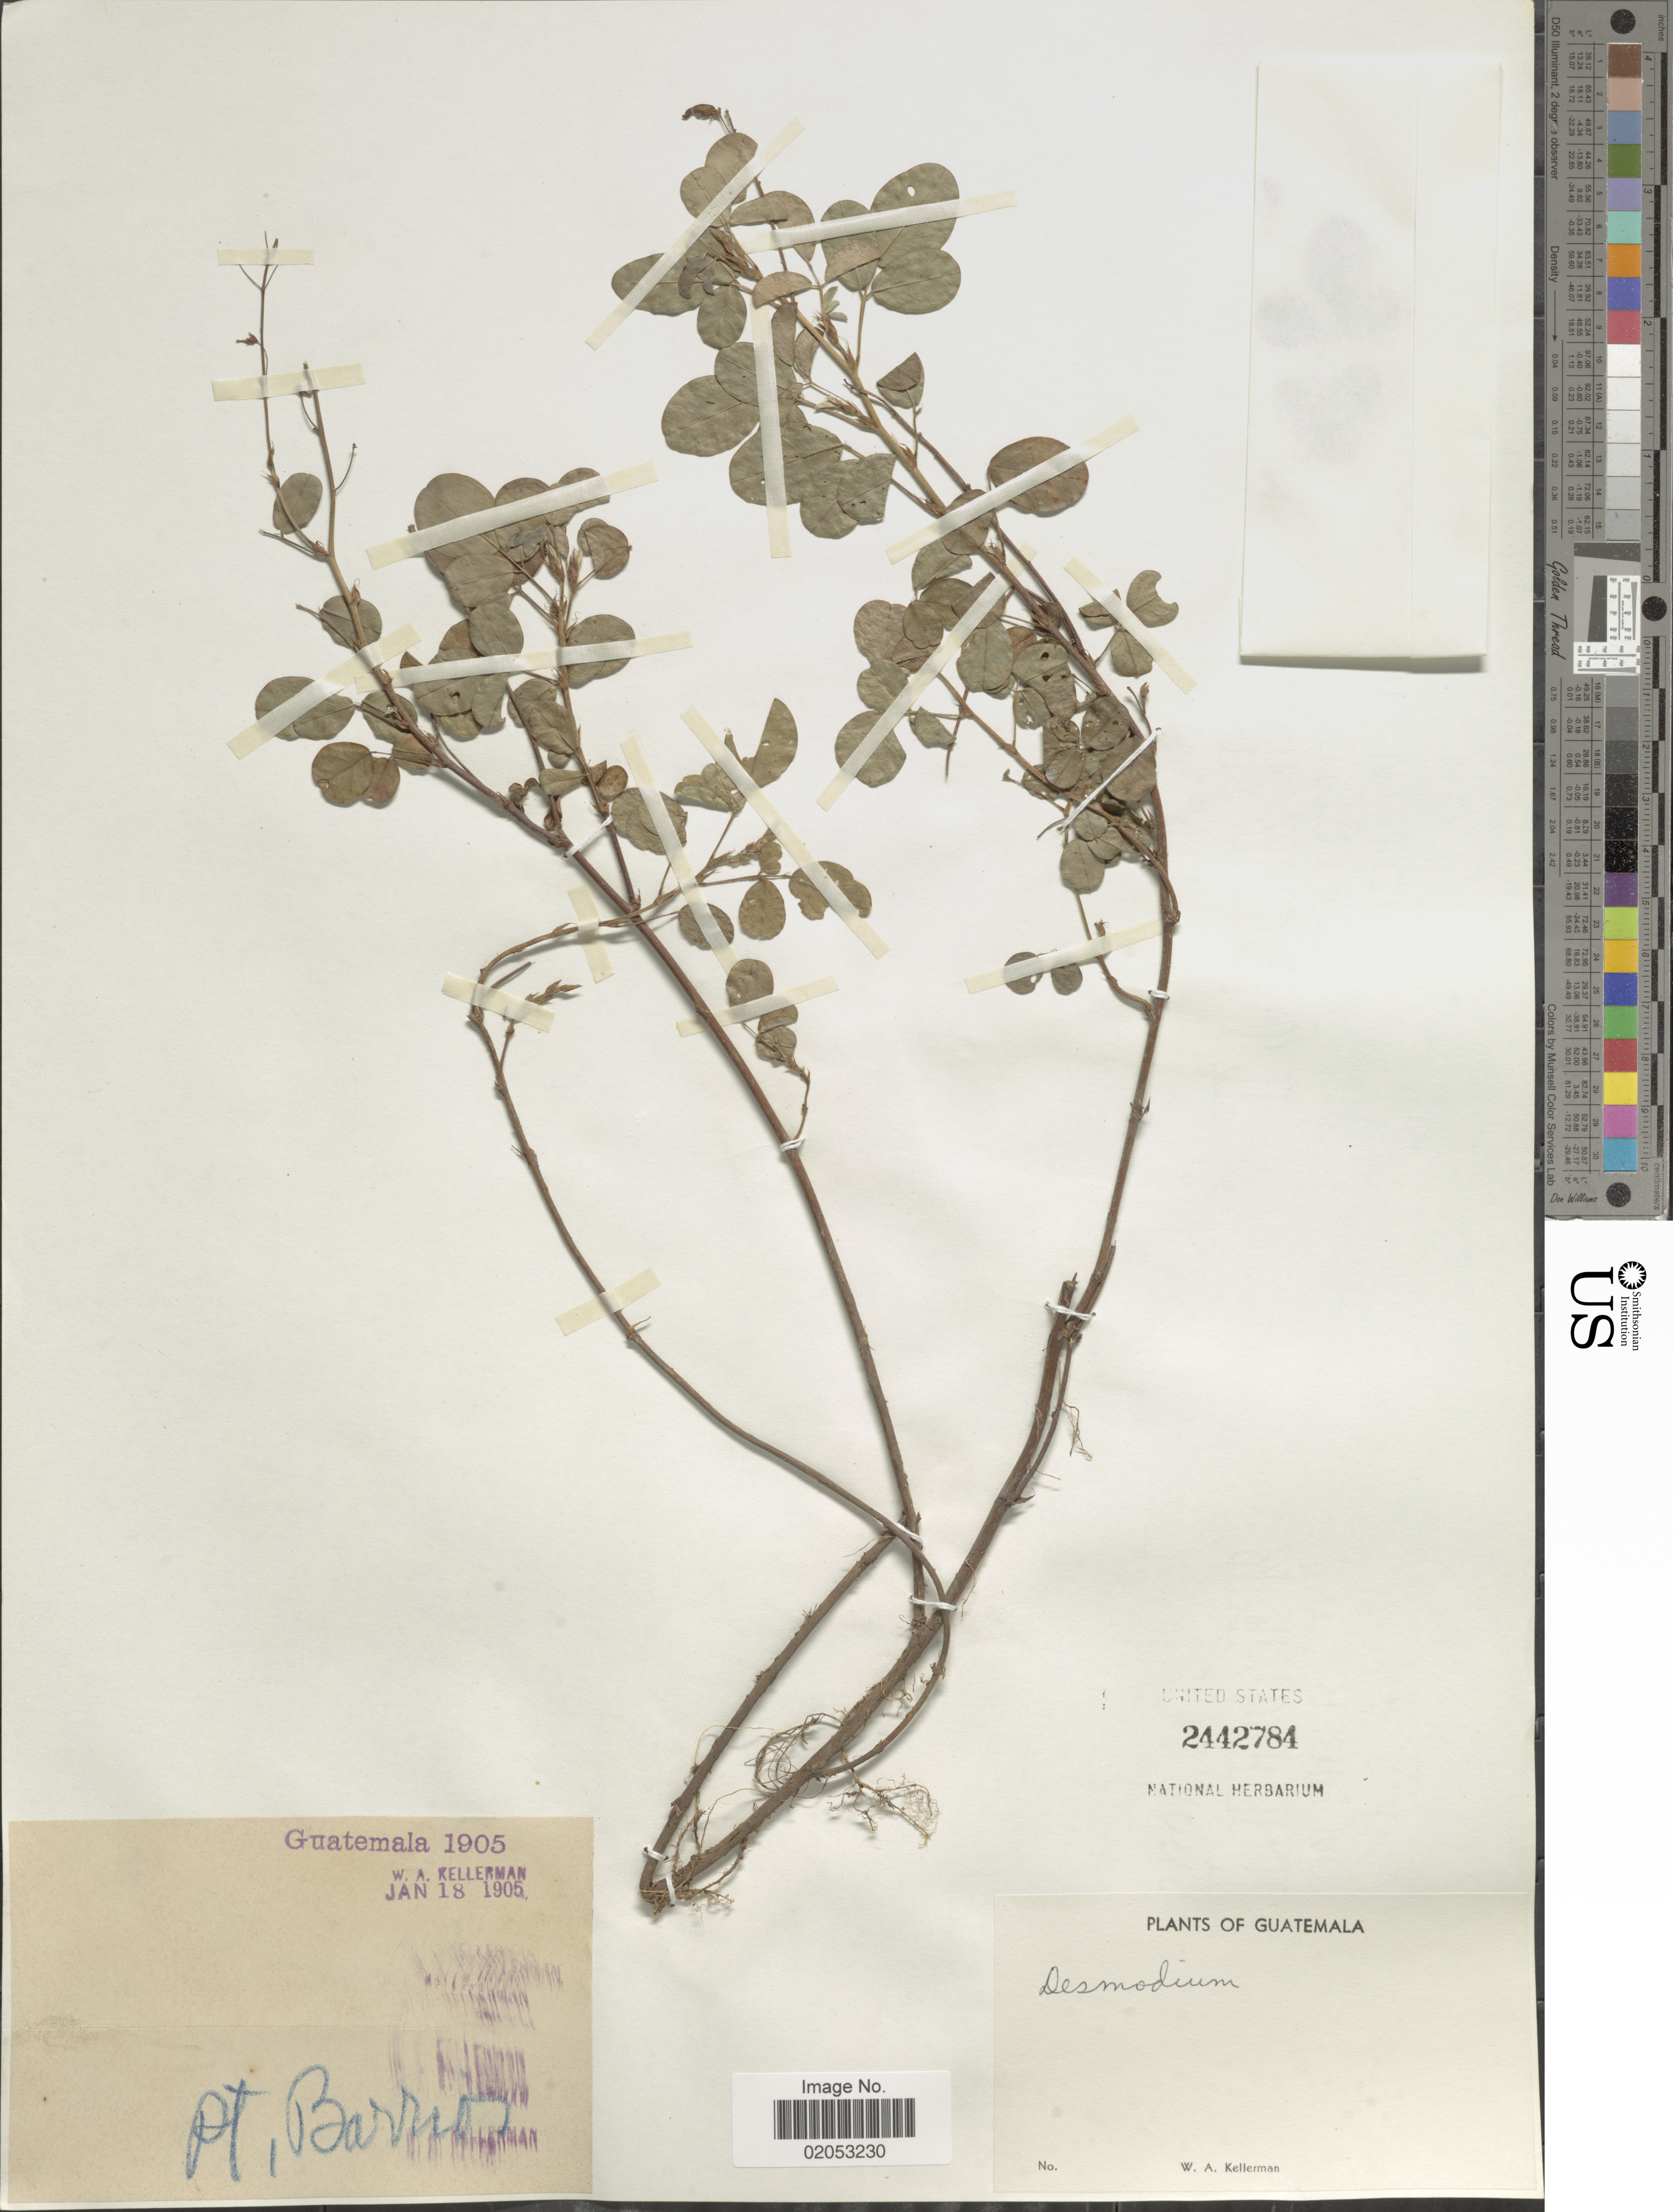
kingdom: Plantae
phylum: Tracheophyta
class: Magnoliopsida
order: Fabales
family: Fabaceae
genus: Grona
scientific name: Grona adscendens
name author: (Sw.) H. Ohashi & K. Ohashi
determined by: Strong, Mark T., (BOT), Smithsonian Institution - National Museum of Natural History (UNITED STATES)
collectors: W. Kellerman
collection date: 1905-01-18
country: Guatemala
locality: Pt, Barrios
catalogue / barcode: US 2442784